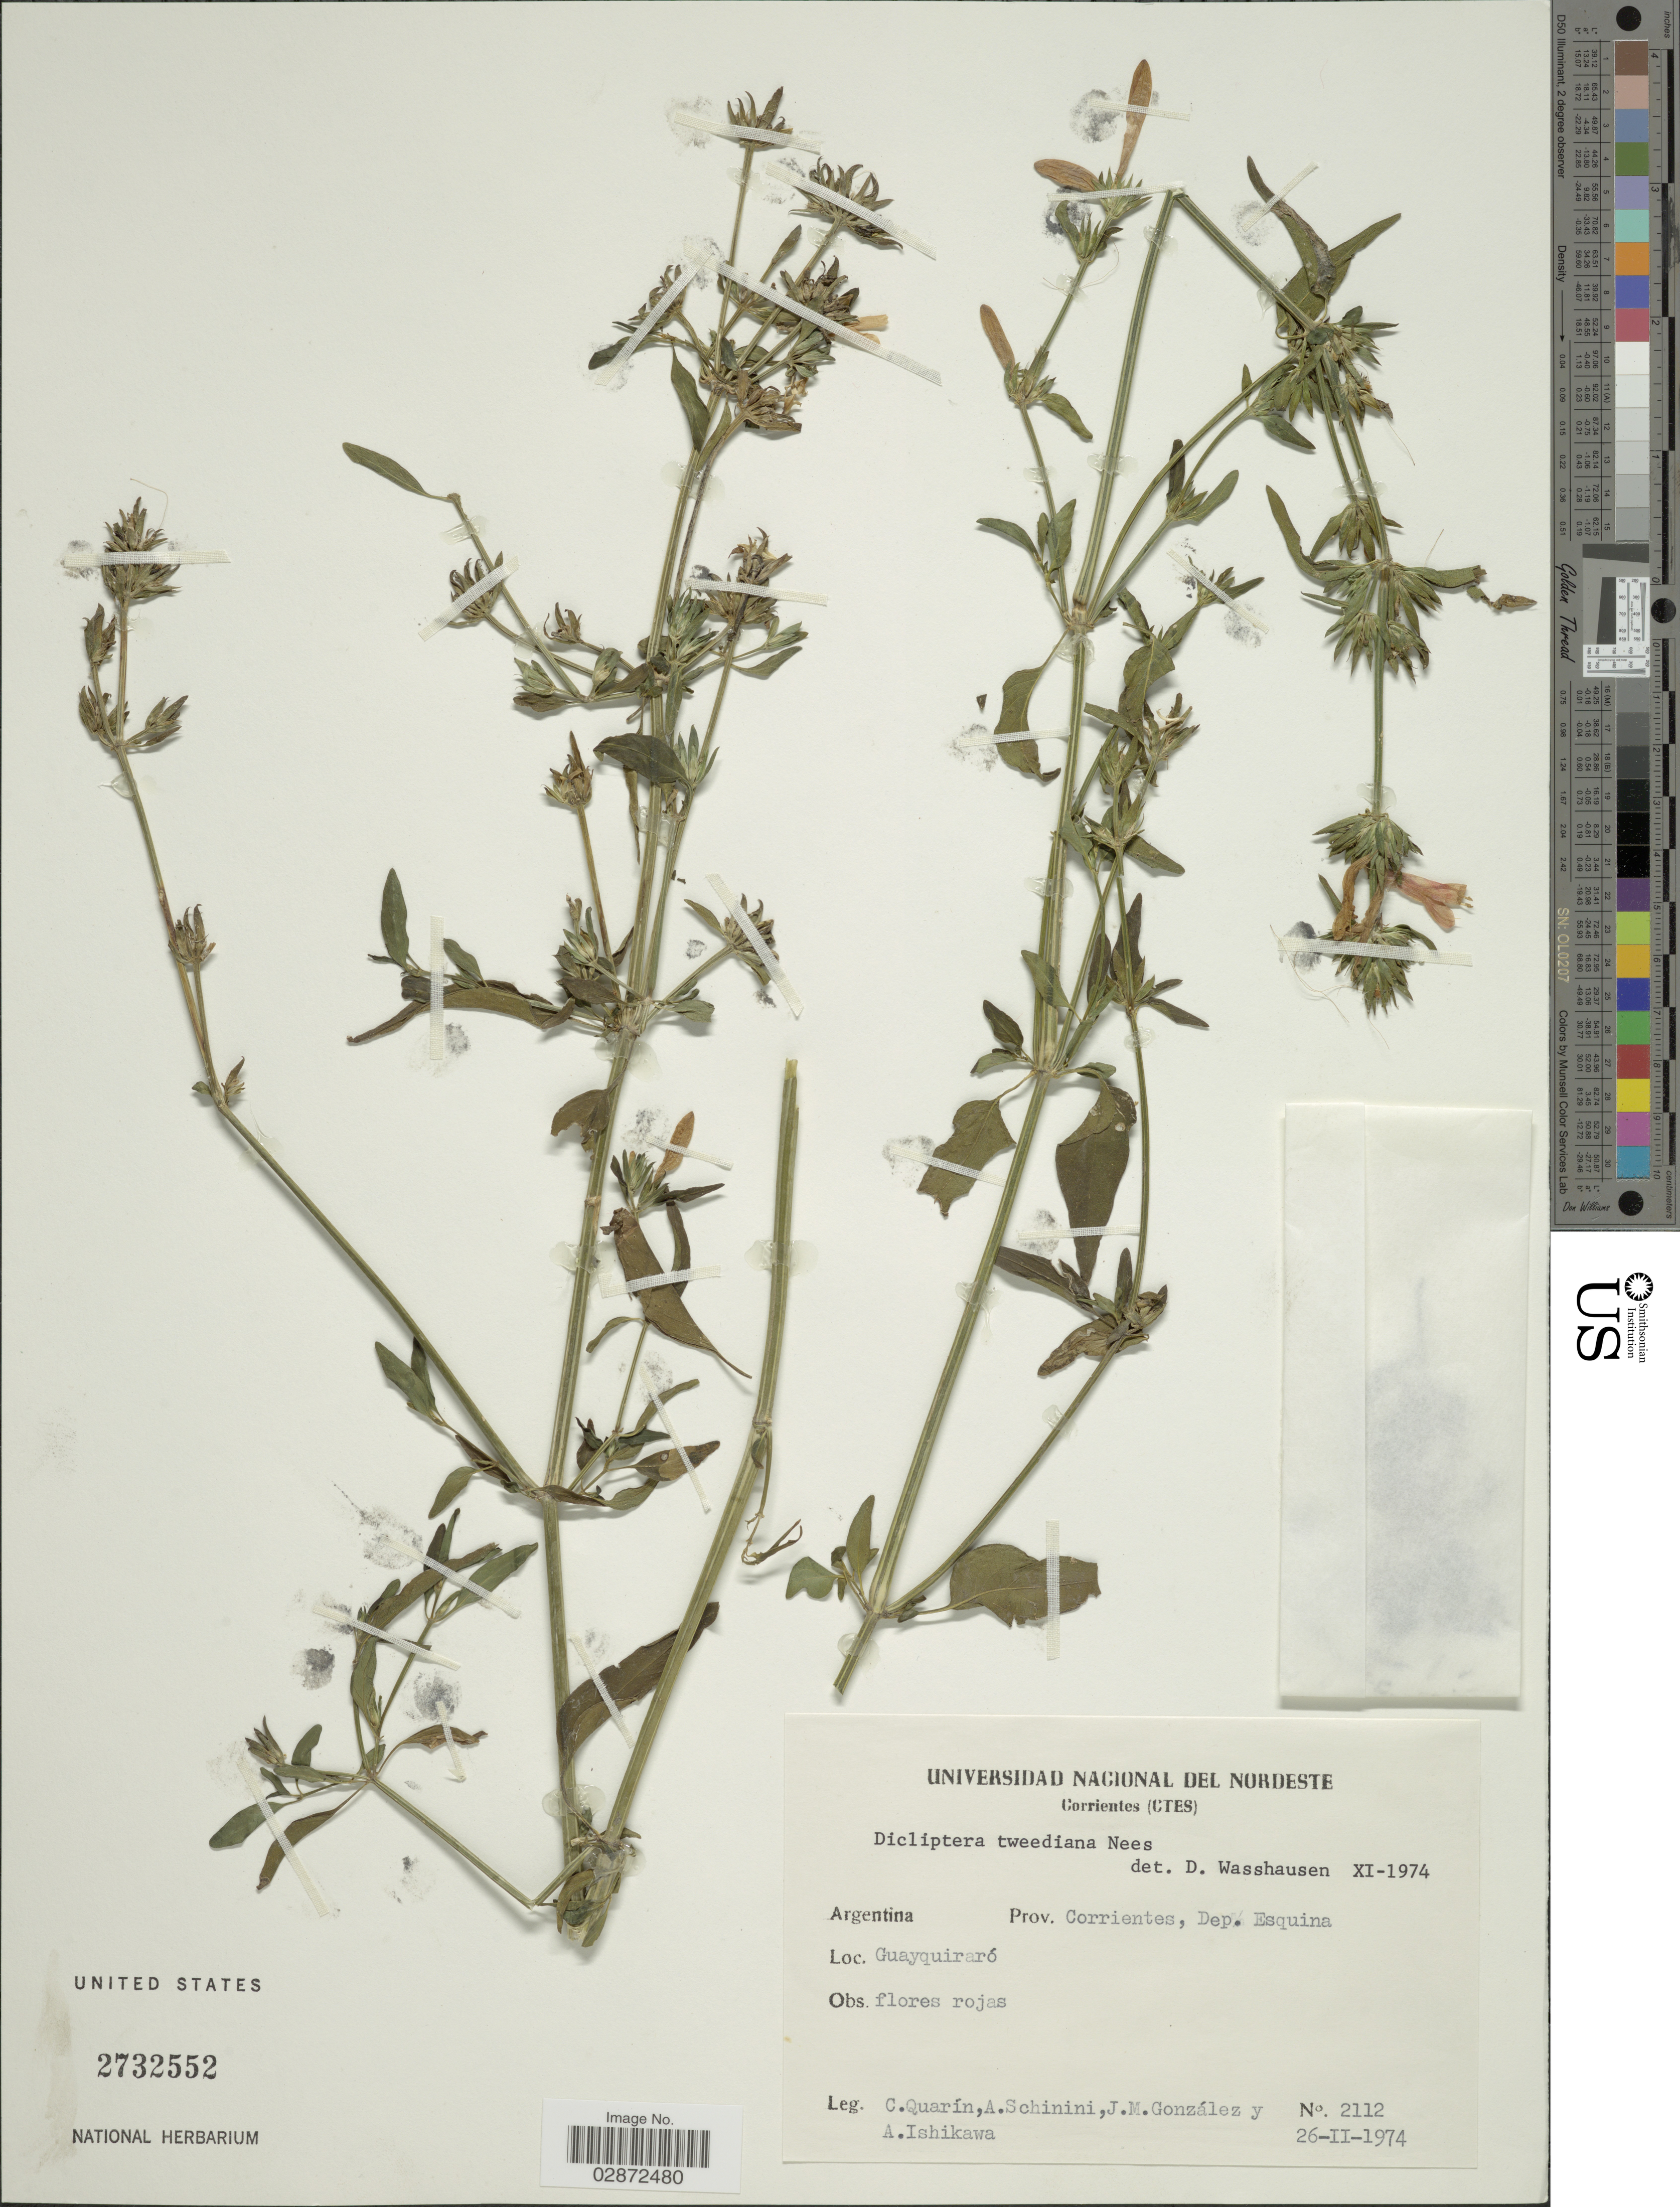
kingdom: Plantae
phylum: Tracheophyta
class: Magnoliopsida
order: Lamiales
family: Acanthaceae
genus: Dicliptera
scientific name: Dicliptera squarrosa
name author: Nees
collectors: C. Quarín, A. Schinini, J. M. Gonzalez & A. Ishikawa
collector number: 2112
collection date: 1974-02-26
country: Argentina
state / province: Corrientes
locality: Prov. Corrientes, Dep. Esquina. Guayquiraró.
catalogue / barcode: US 2732552